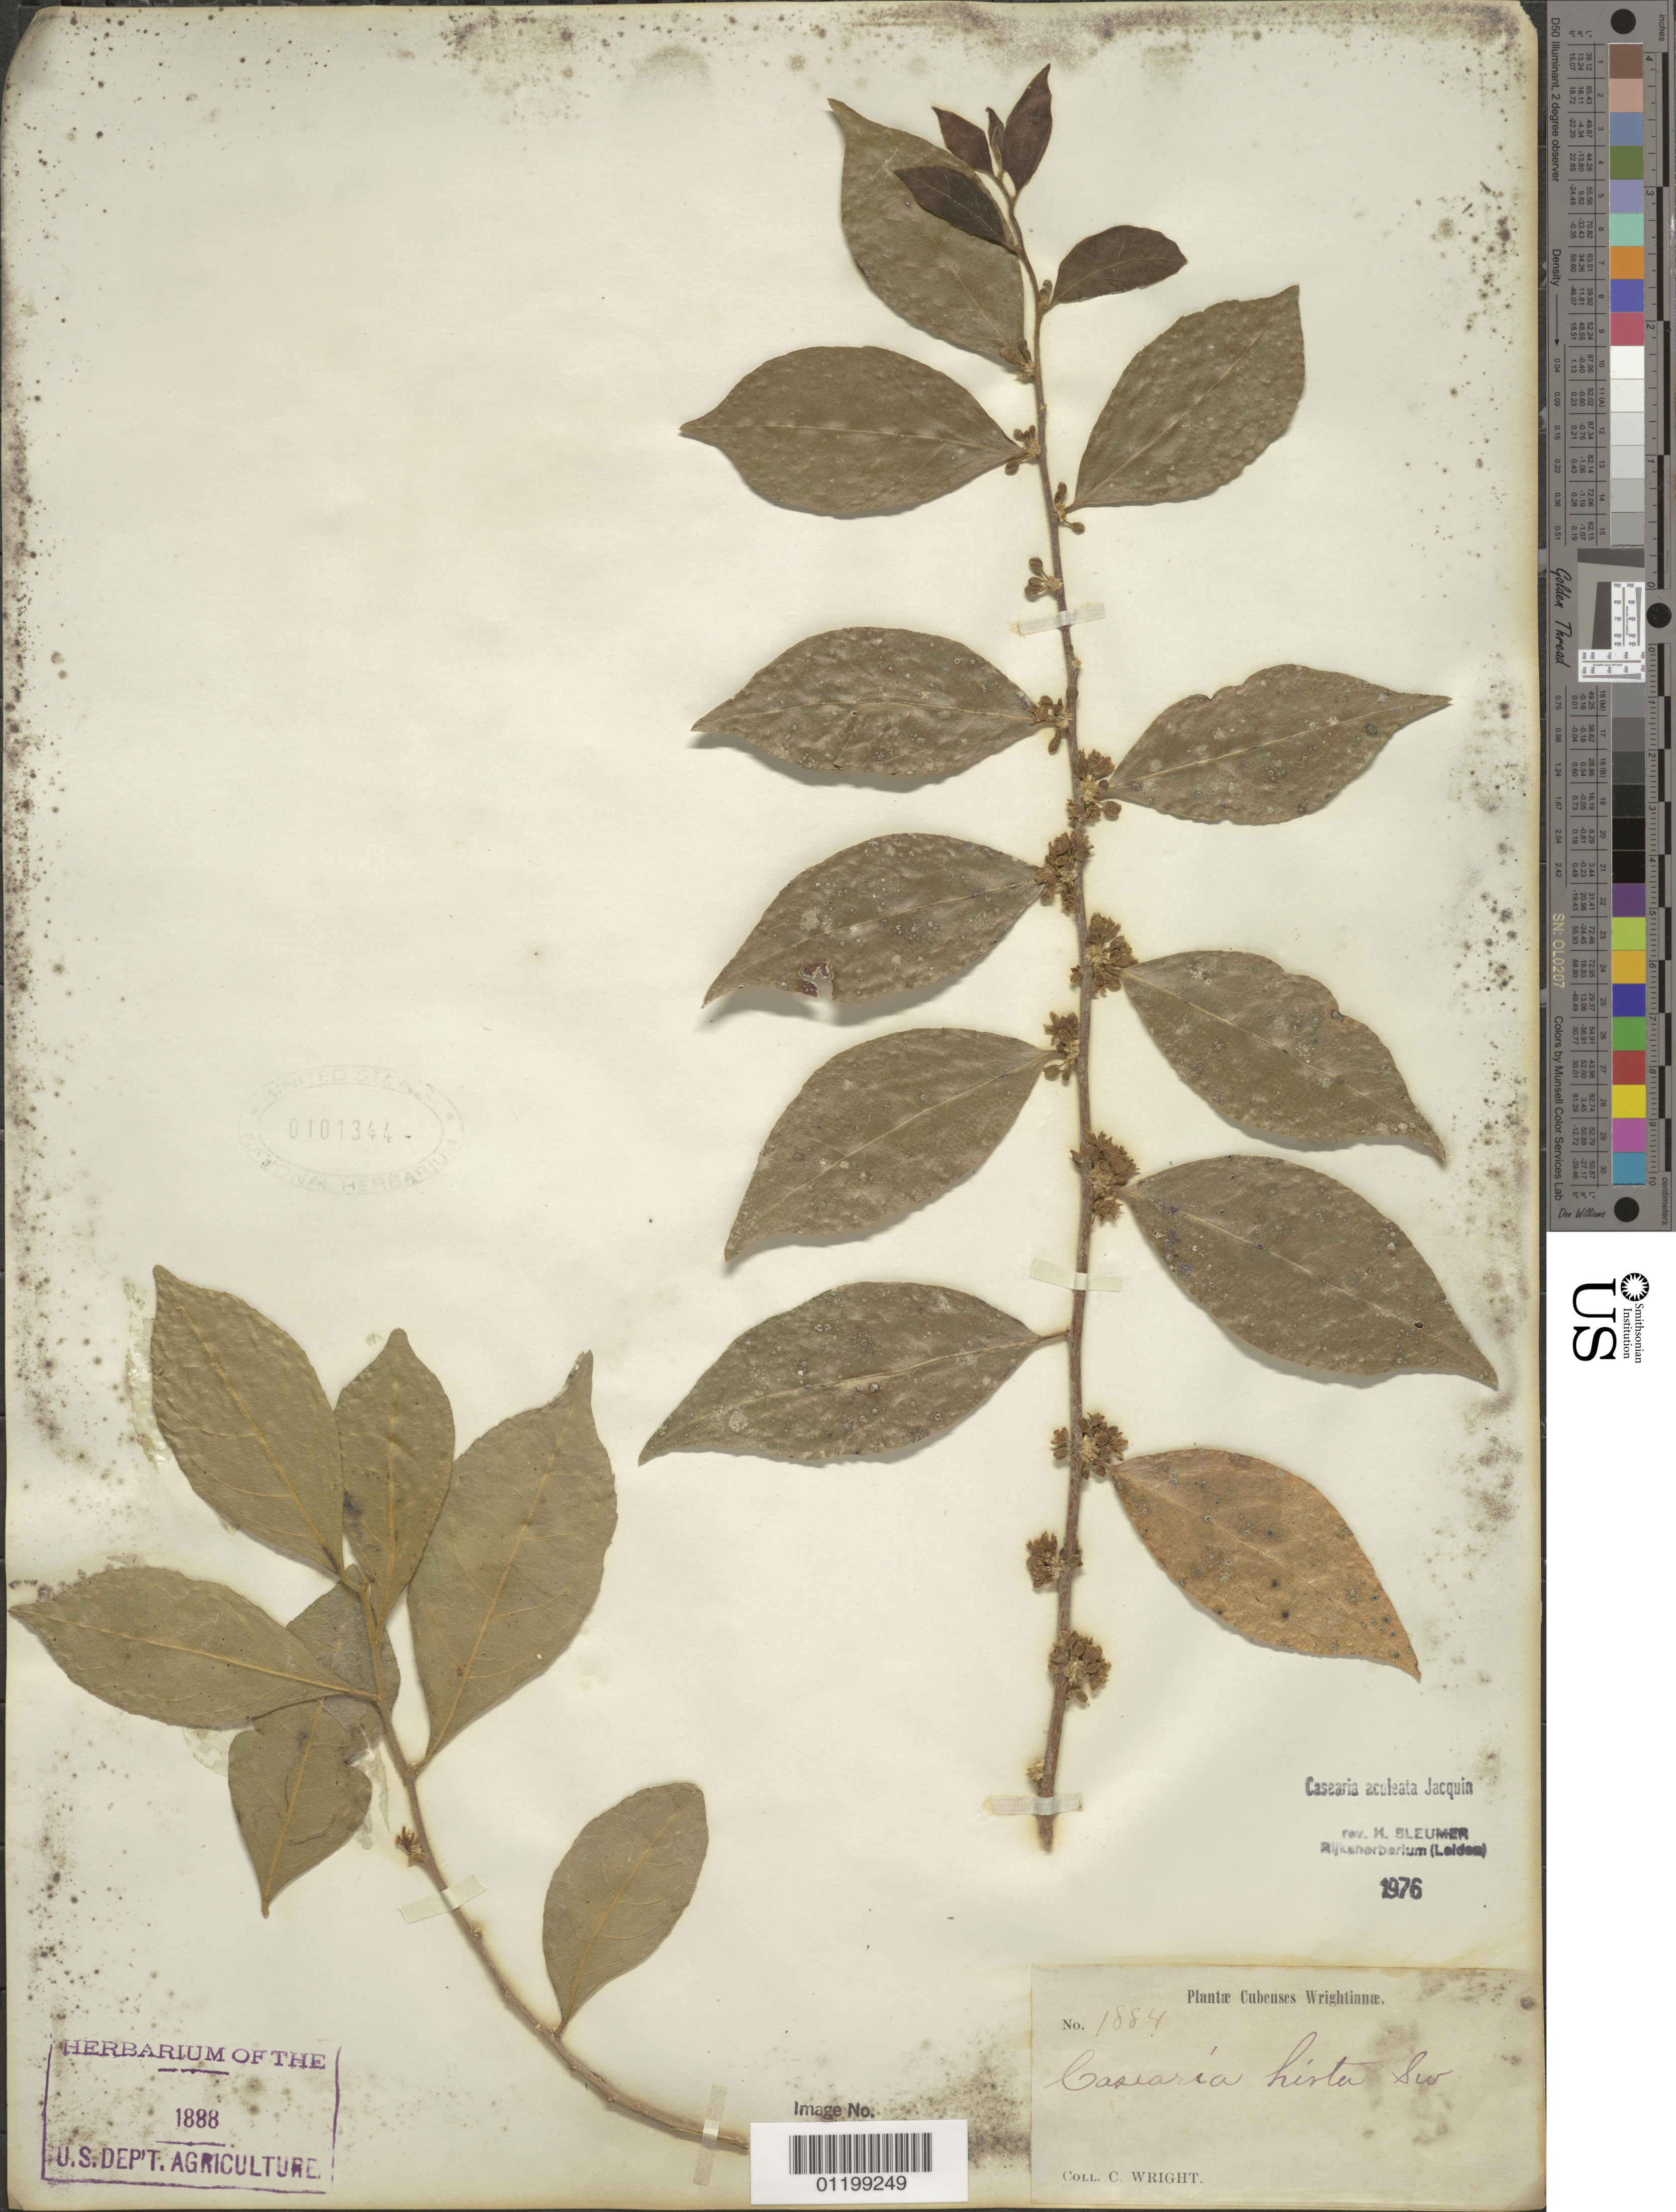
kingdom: Plantae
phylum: Tracheophyta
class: Magnoliopsida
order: Malpighiales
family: Salicaceae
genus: Casearia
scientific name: Casearia aculeata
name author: Jacq.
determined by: Sleumer, H. O.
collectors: C. Wright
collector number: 1884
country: Cuba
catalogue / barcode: US 101344